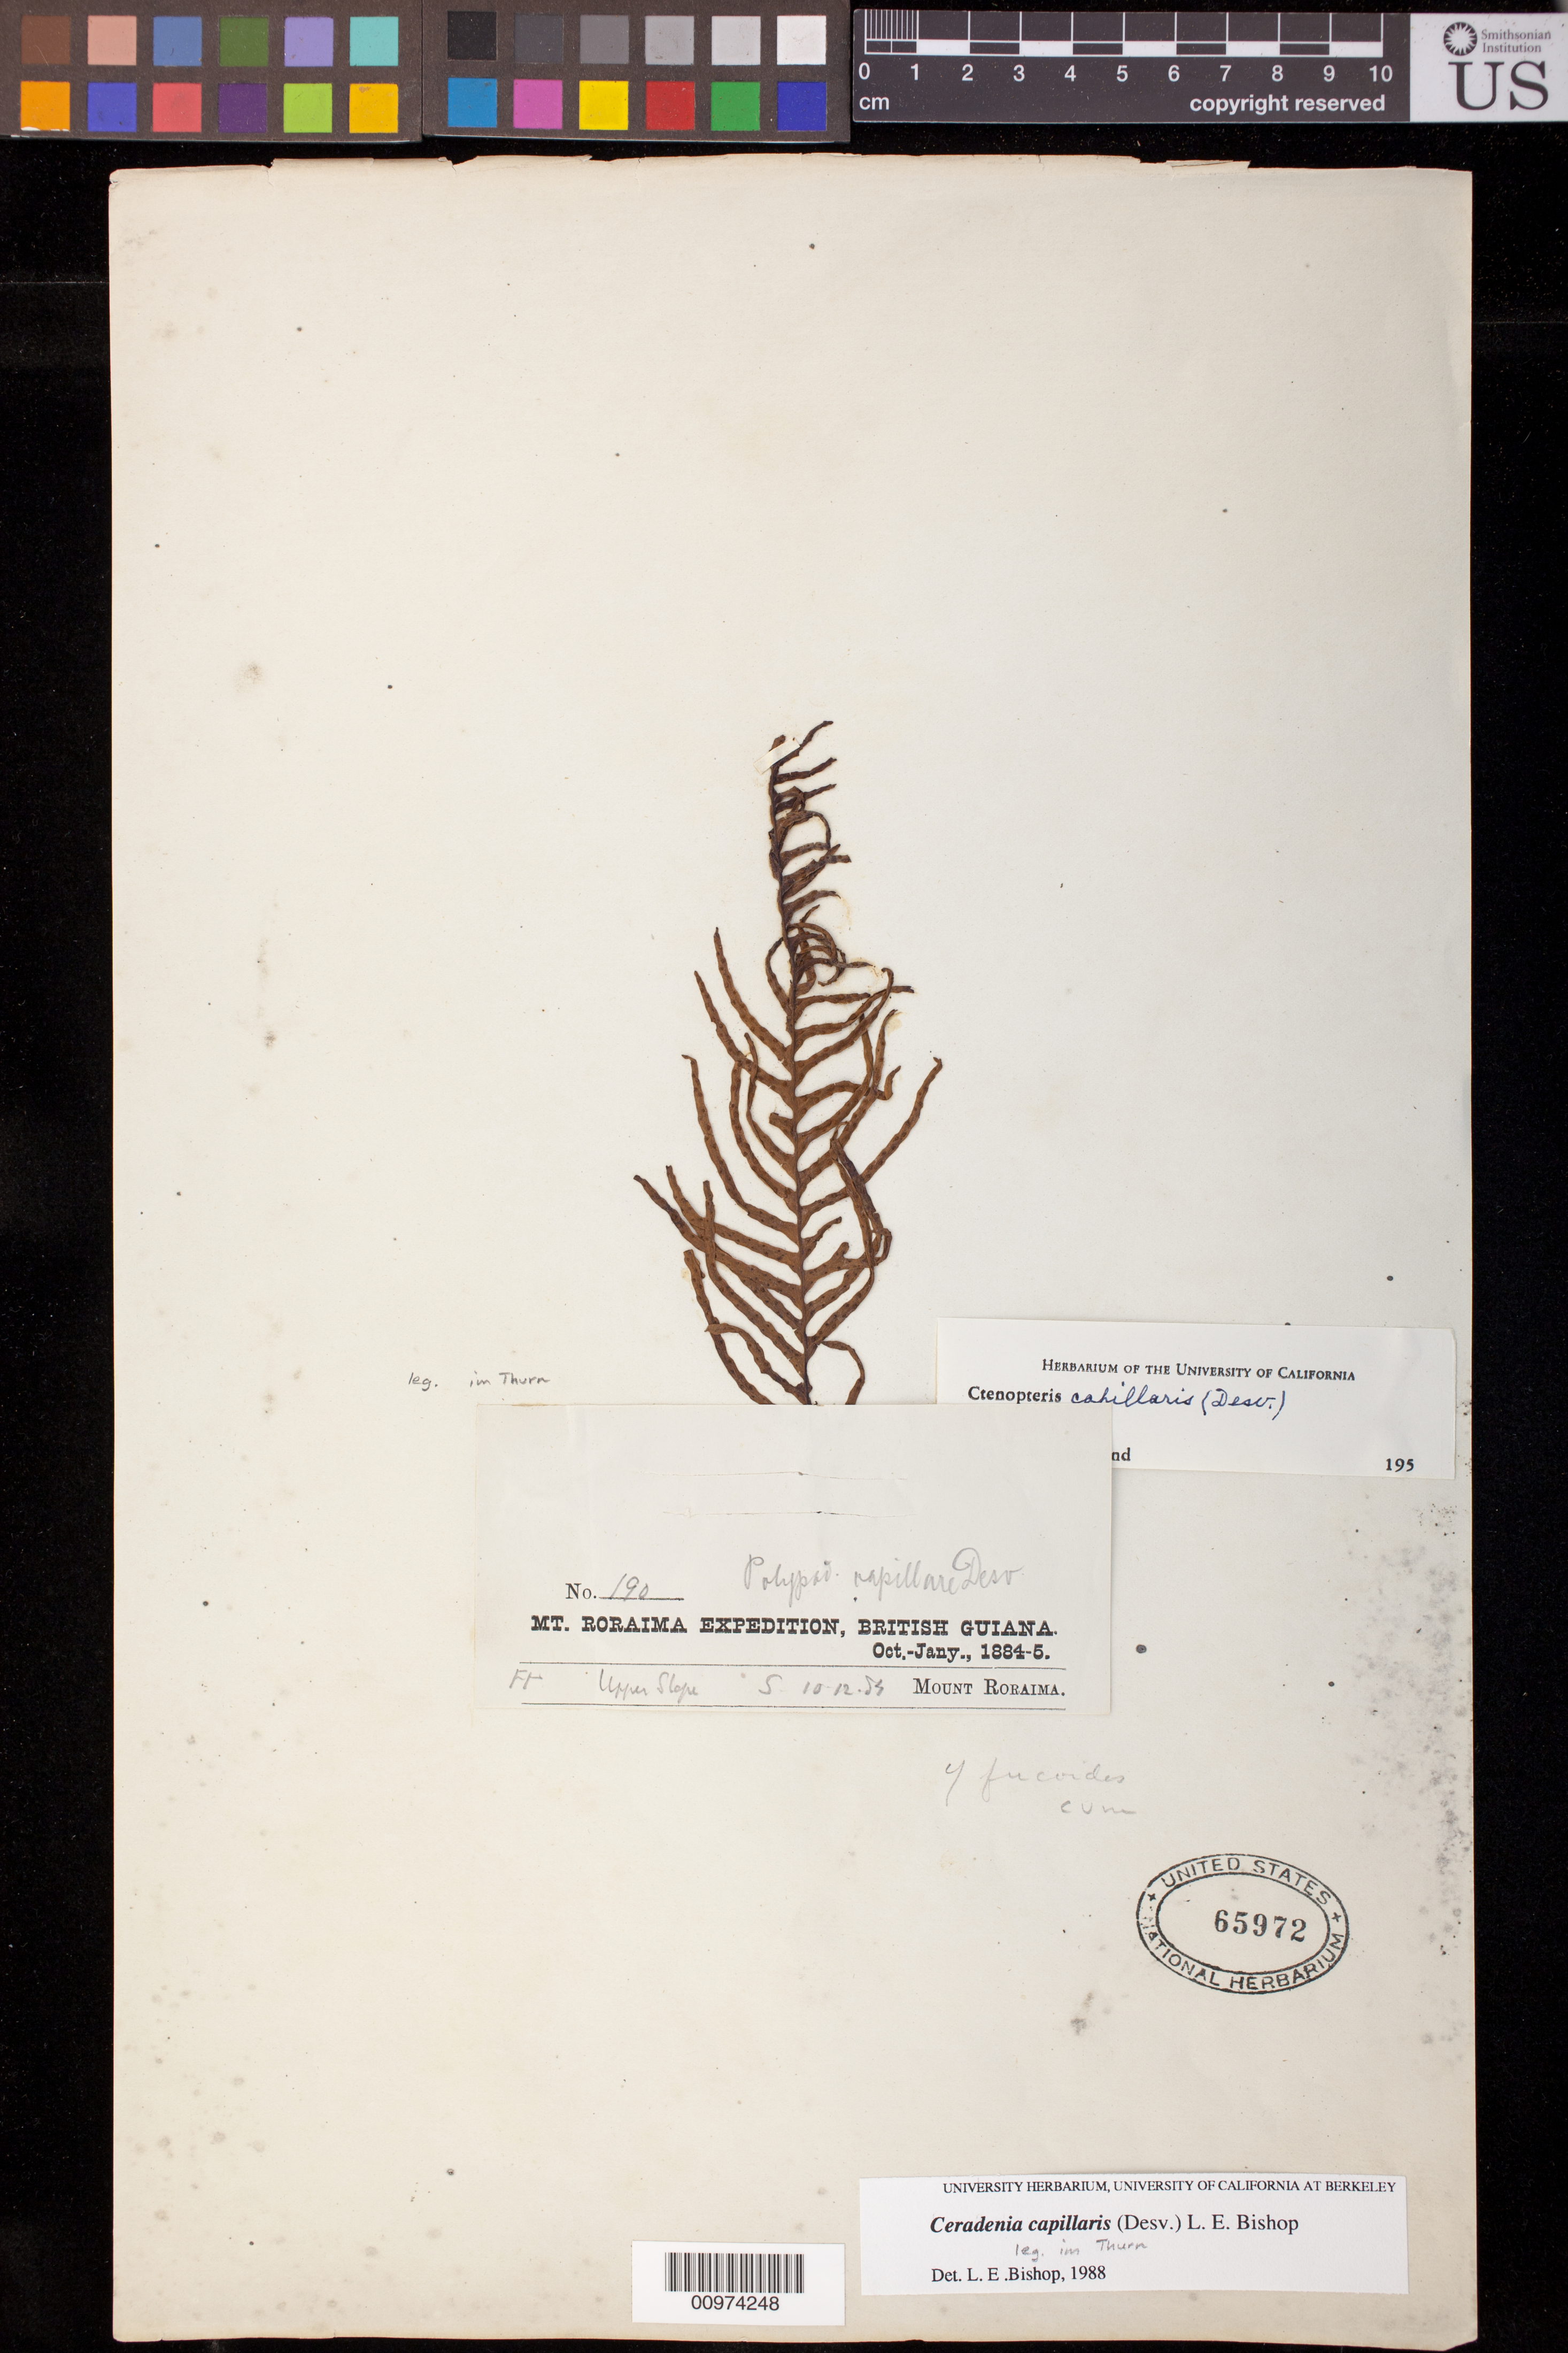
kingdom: Plantae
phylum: Tracheophyta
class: Polypodiopsida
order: Polypodiales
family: Polypodiaceae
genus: Ceradenia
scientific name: Ceradenia capillaris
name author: (Desv.) L.E. Bishop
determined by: Bishop, L. E.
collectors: E. F. im Thurn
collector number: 190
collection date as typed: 10 December 1884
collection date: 1884-12-10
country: Guyana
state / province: Cuyuni-Mazaruni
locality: Mt. Roraima, upper slope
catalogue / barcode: US 65972